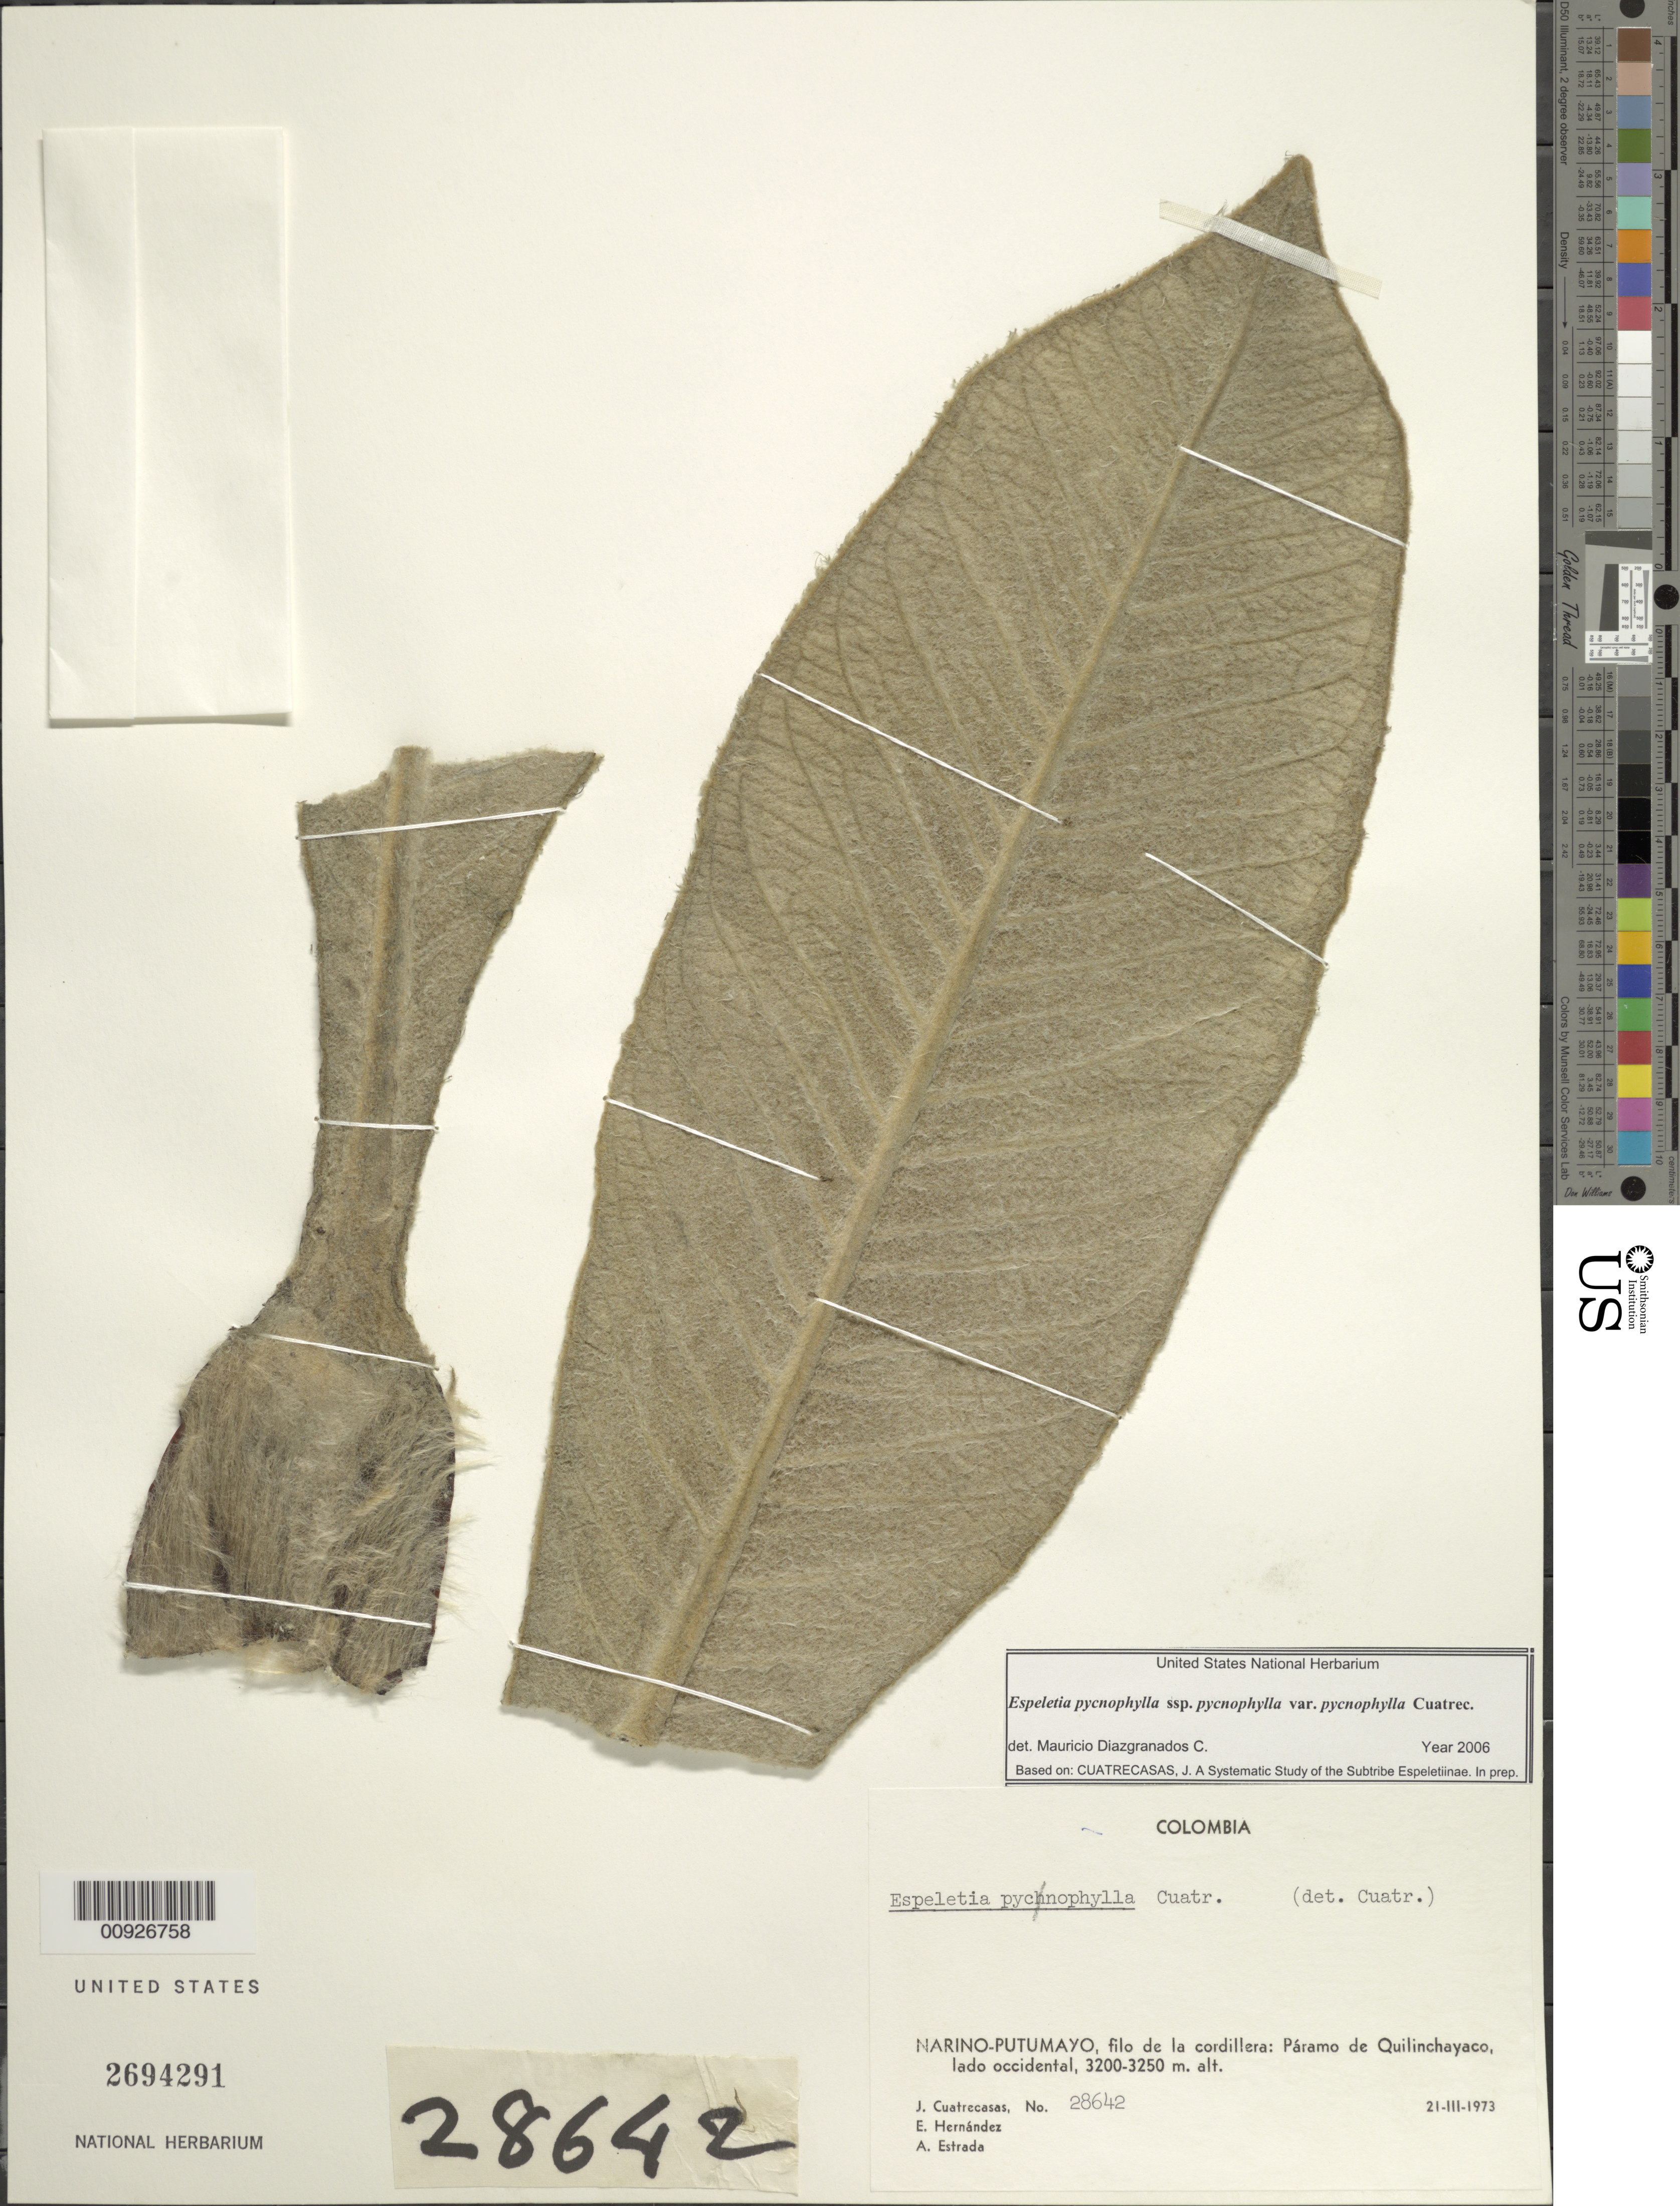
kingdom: Plantae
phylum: Tracheophyta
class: Magnoliopsida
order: Asterales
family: Asteraceae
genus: Espeletia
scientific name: Espeletia pycnophylla var. pycnophylla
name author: Cuatrec.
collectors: J. Cuatrecasas, E. Hernández & A. Estrada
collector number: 28642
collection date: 1973-03-21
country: Colombia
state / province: Putumayo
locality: P. de Quilinchayaco. Filo de La Cordillera, Páramo de Quilinchayaco, Lado Occidental.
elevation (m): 3200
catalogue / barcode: US 2694291